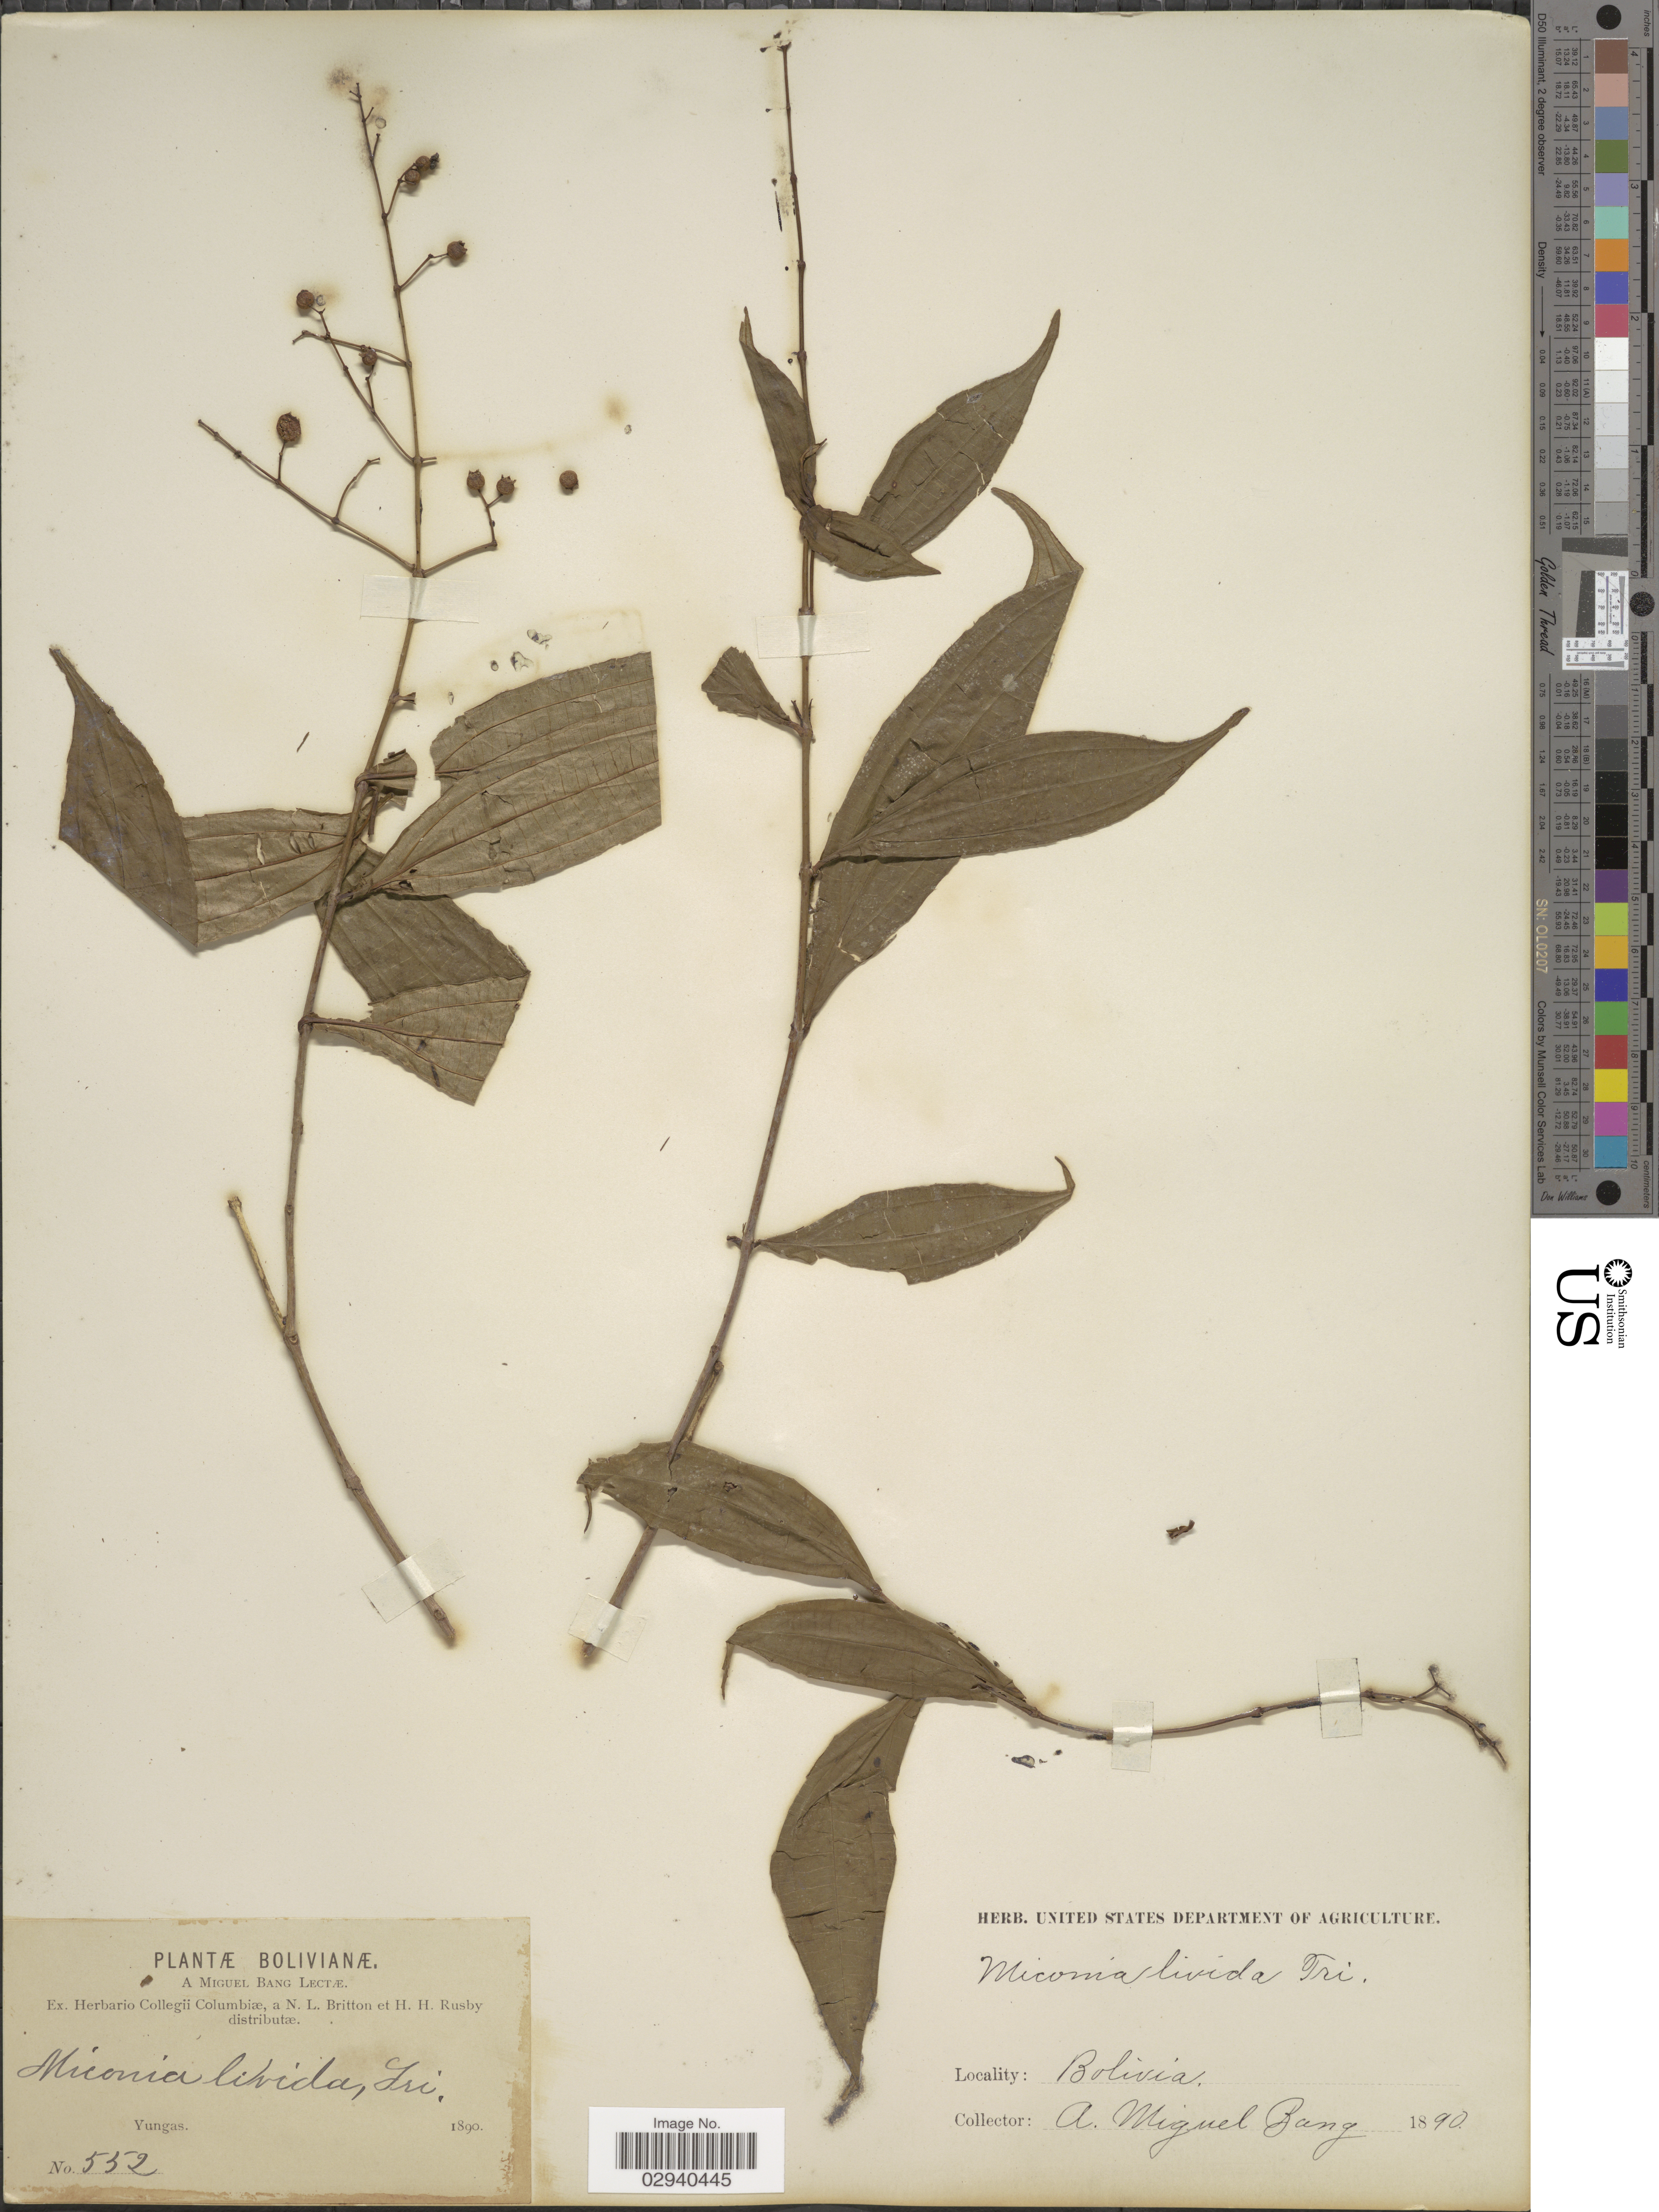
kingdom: Plantae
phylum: Tracheophyta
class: Magnoliopsida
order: Myrtales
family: Melastomataceae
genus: Miconia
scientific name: Miconia livida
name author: Triana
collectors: M. Bang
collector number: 552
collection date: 1890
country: Bolivia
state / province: La Paz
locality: Yungas.